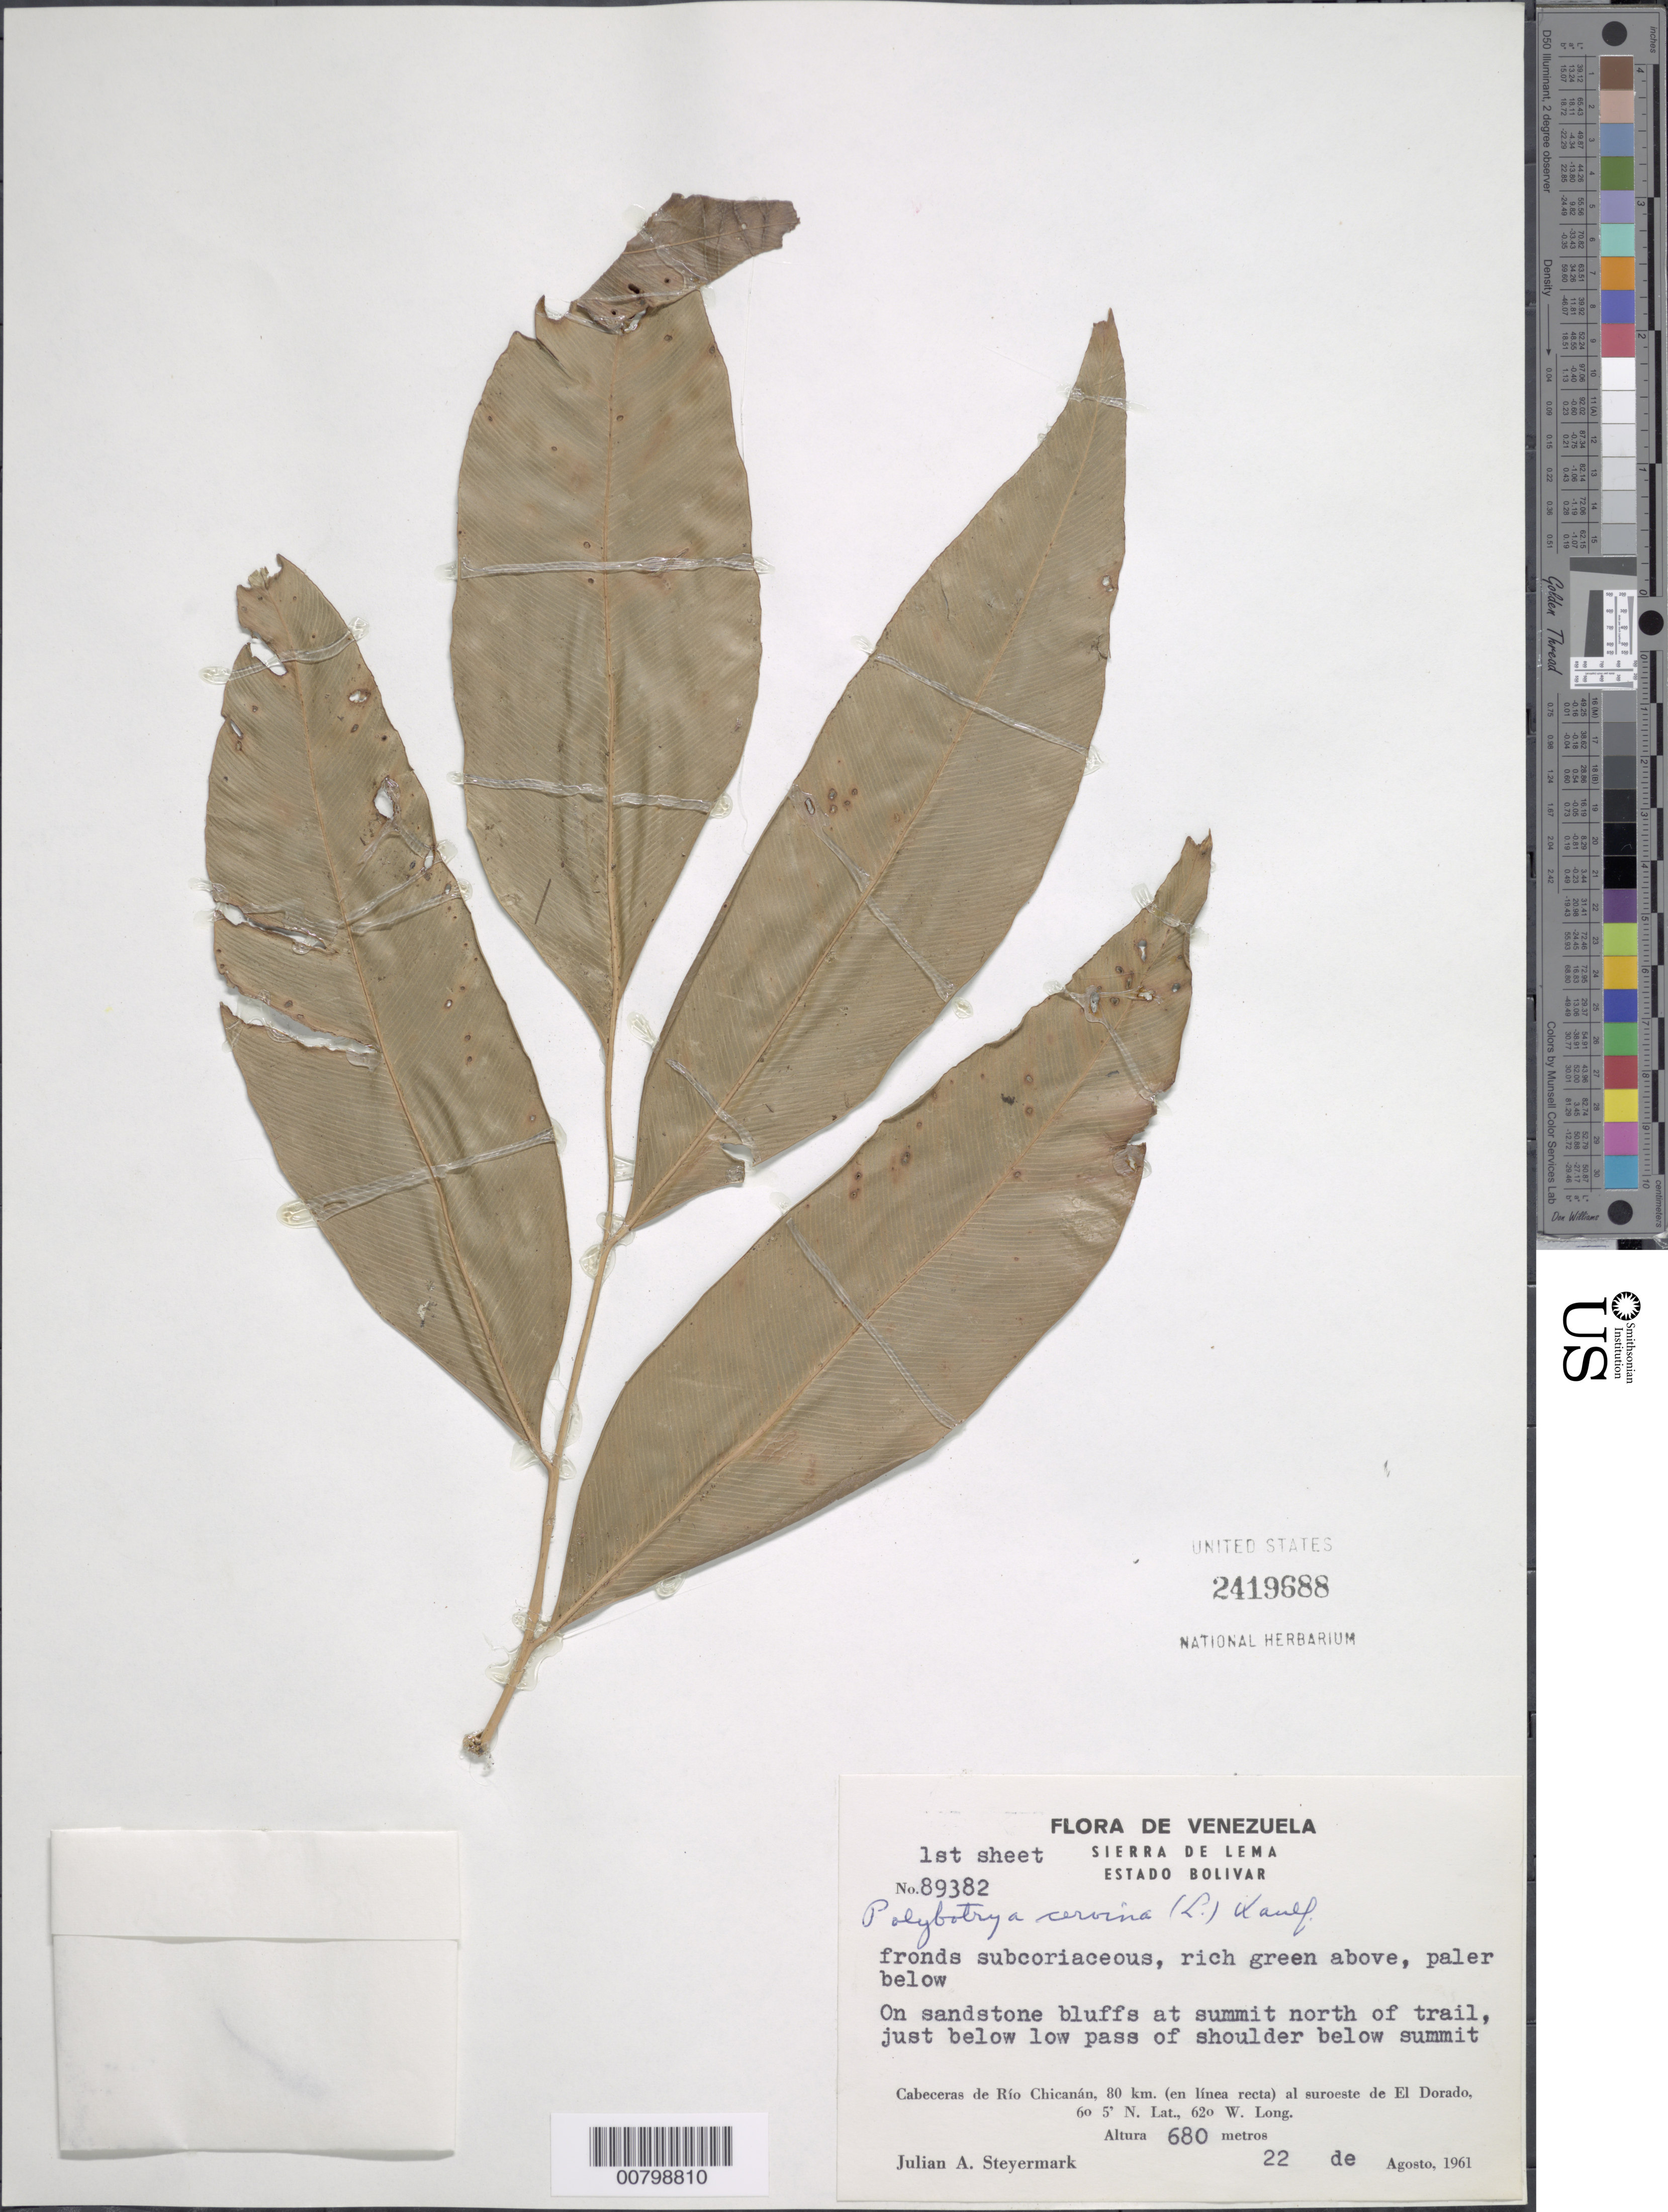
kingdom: Plantae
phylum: Tracheophyta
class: Polypodiopsida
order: Polypodiales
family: Dryopteridaceae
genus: Olfersia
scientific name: Olfersia cervina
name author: (L.) Kunze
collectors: J. Steyermark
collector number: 89382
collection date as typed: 22-Aug-61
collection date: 1961-08-22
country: Venezuela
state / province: Bolívar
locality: Sierra de Lema; Cabeceras de Río Chicanán, 80 km (in a straight line) to southwest of El Dorado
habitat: Sandstone bluffs at summit N of trail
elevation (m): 680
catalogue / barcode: US 2419688